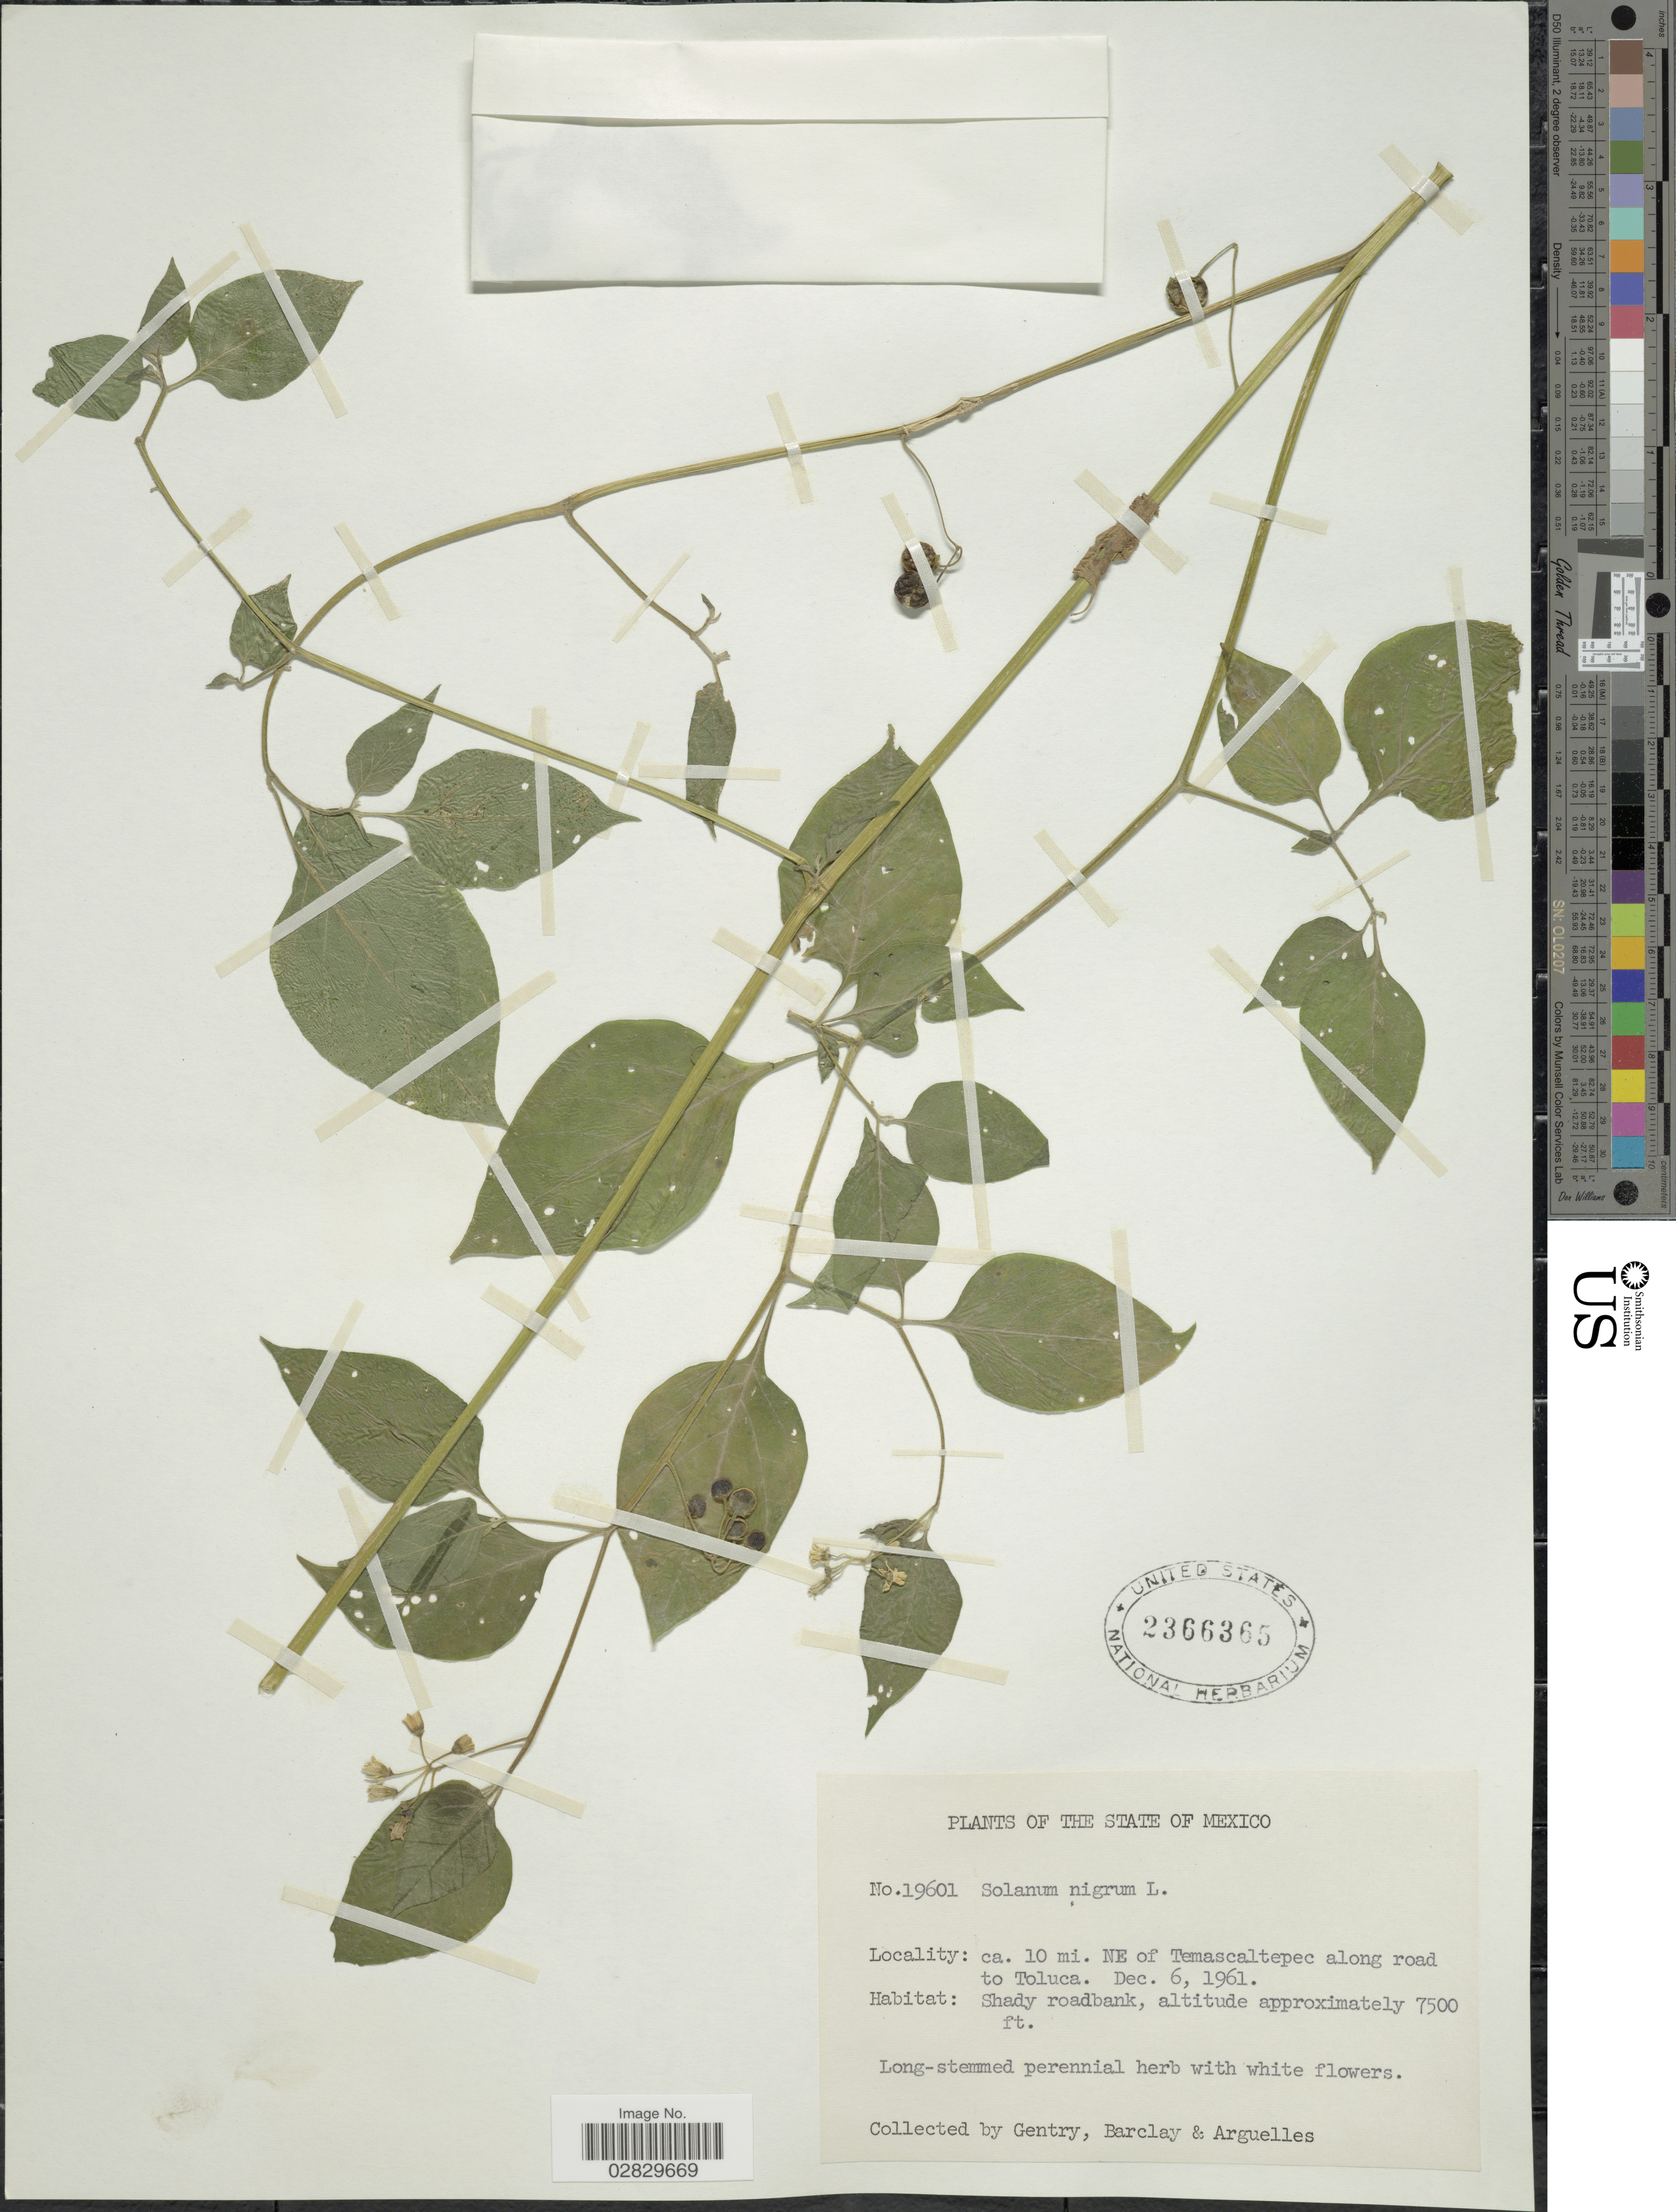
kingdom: Plantae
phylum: Tracheophyta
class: Magnoliopsida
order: Solanales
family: Solanaceae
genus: Solanum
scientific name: Solanum nigrescens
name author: M. Martens & Galeotti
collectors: Gentry, --, -- Barclay & Arguelles, --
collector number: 19601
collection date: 1961-12-06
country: Mexico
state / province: México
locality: Ca. 10 mi. NE of Temascaltepec along road to Toluca.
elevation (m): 2286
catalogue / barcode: US 2366365